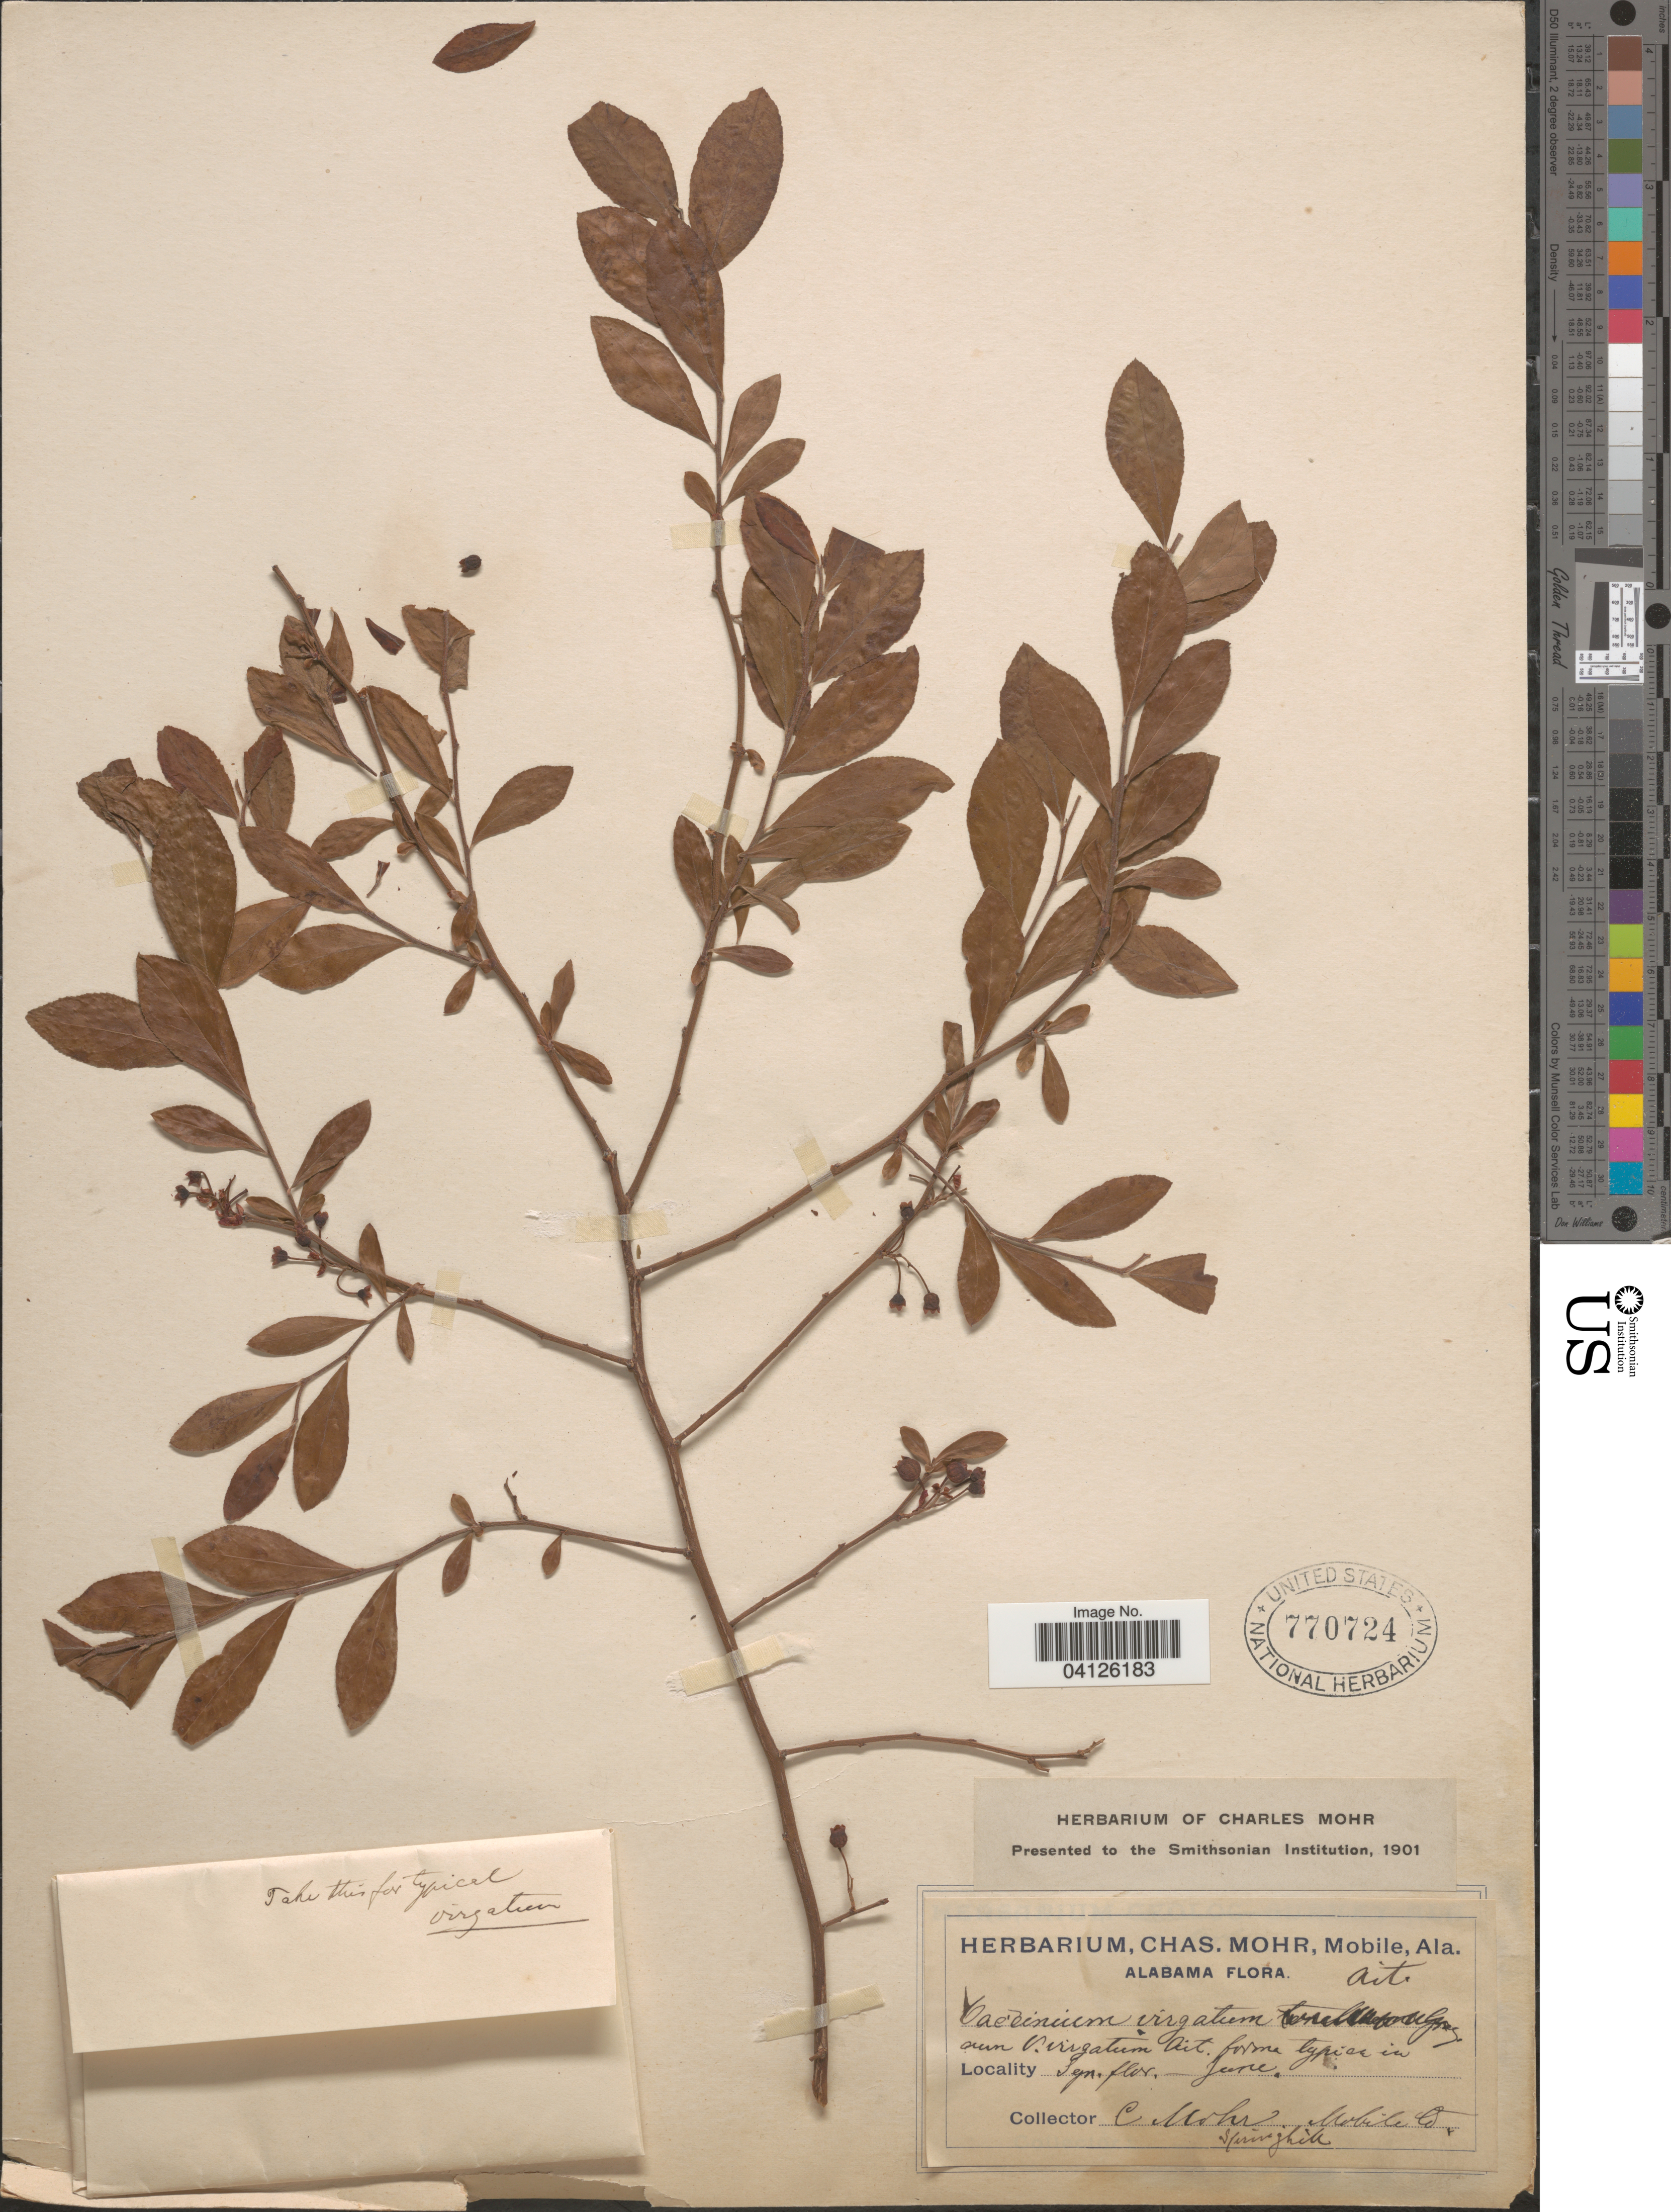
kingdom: Plantae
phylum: Tracheophyta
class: Magnoliopsida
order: Ericales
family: Ericaceae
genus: Vaccinium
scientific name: Vaccinium virgatum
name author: Aiton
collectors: Mohr, C. T. (herbarium)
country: United States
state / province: Alabama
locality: Springfield.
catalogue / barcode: US 770724